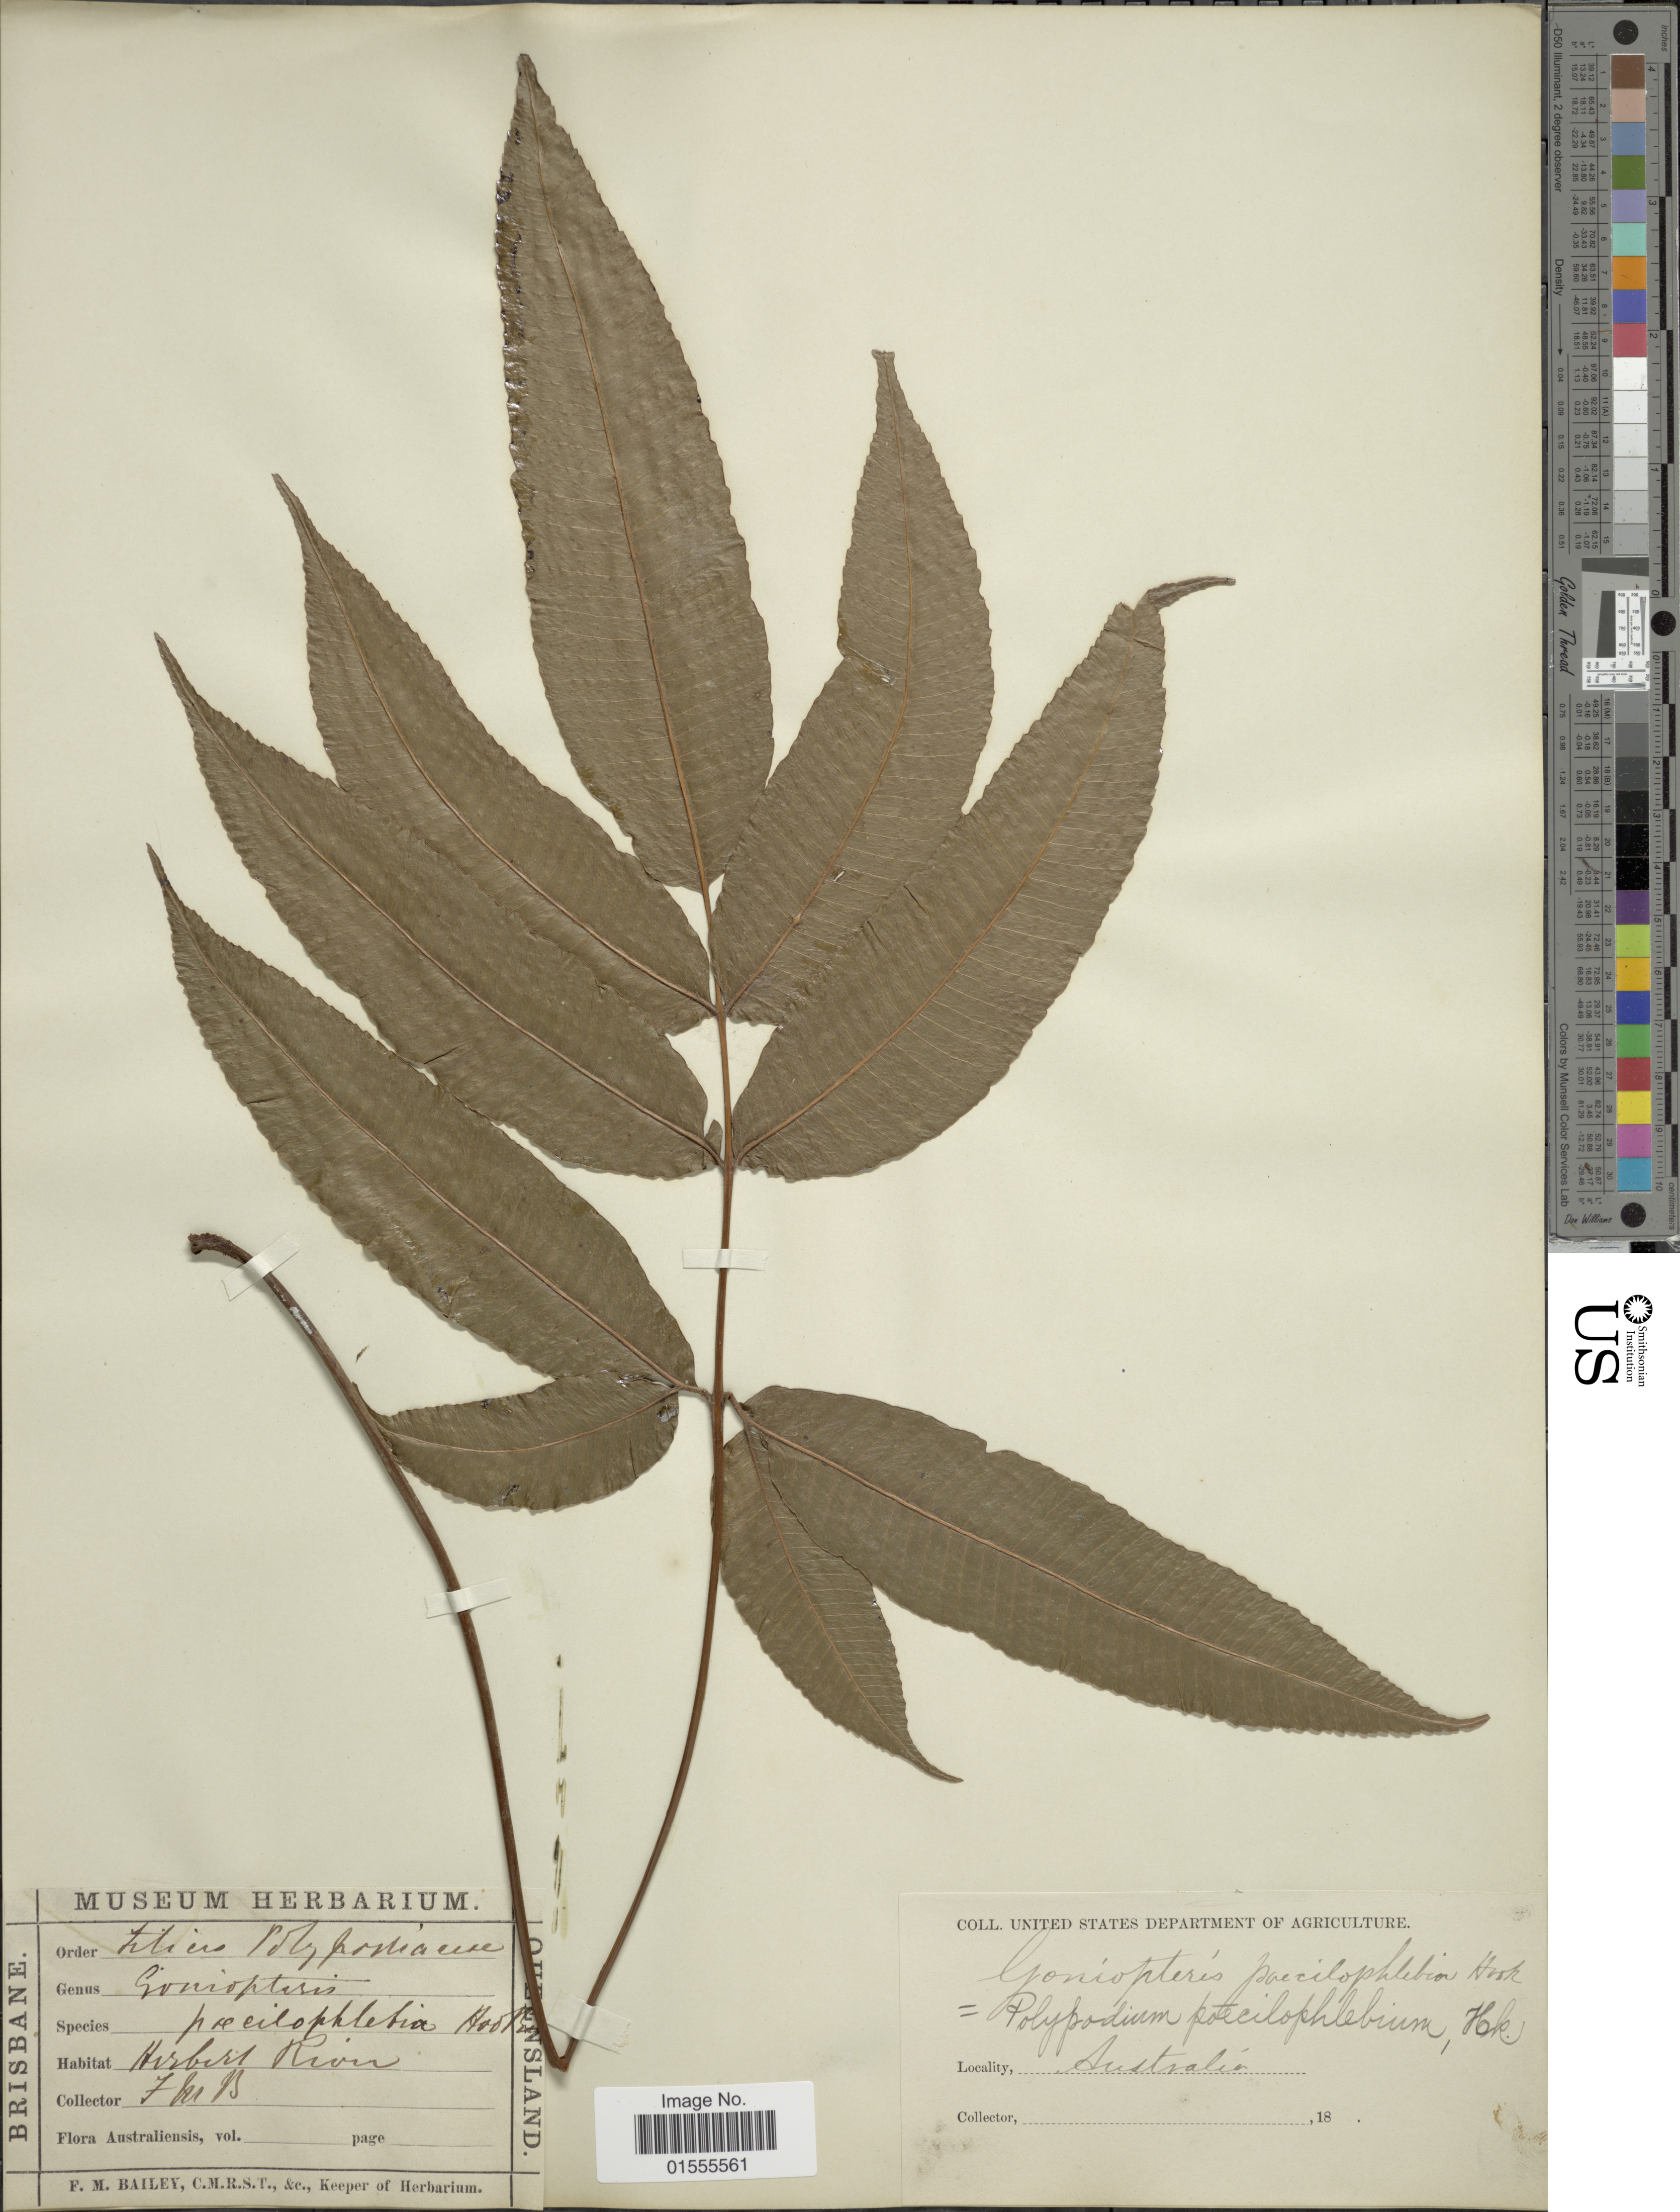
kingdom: Plantae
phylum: Tracheophyta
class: Polypodiopsida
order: Polypodiales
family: Dryopteridaceae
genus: Dryopteris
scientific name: Dryopteris poecilophlebia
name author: (Hook.) C. Chr.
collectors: F. M. Bailey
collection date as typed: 18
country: Australia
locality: Albert River